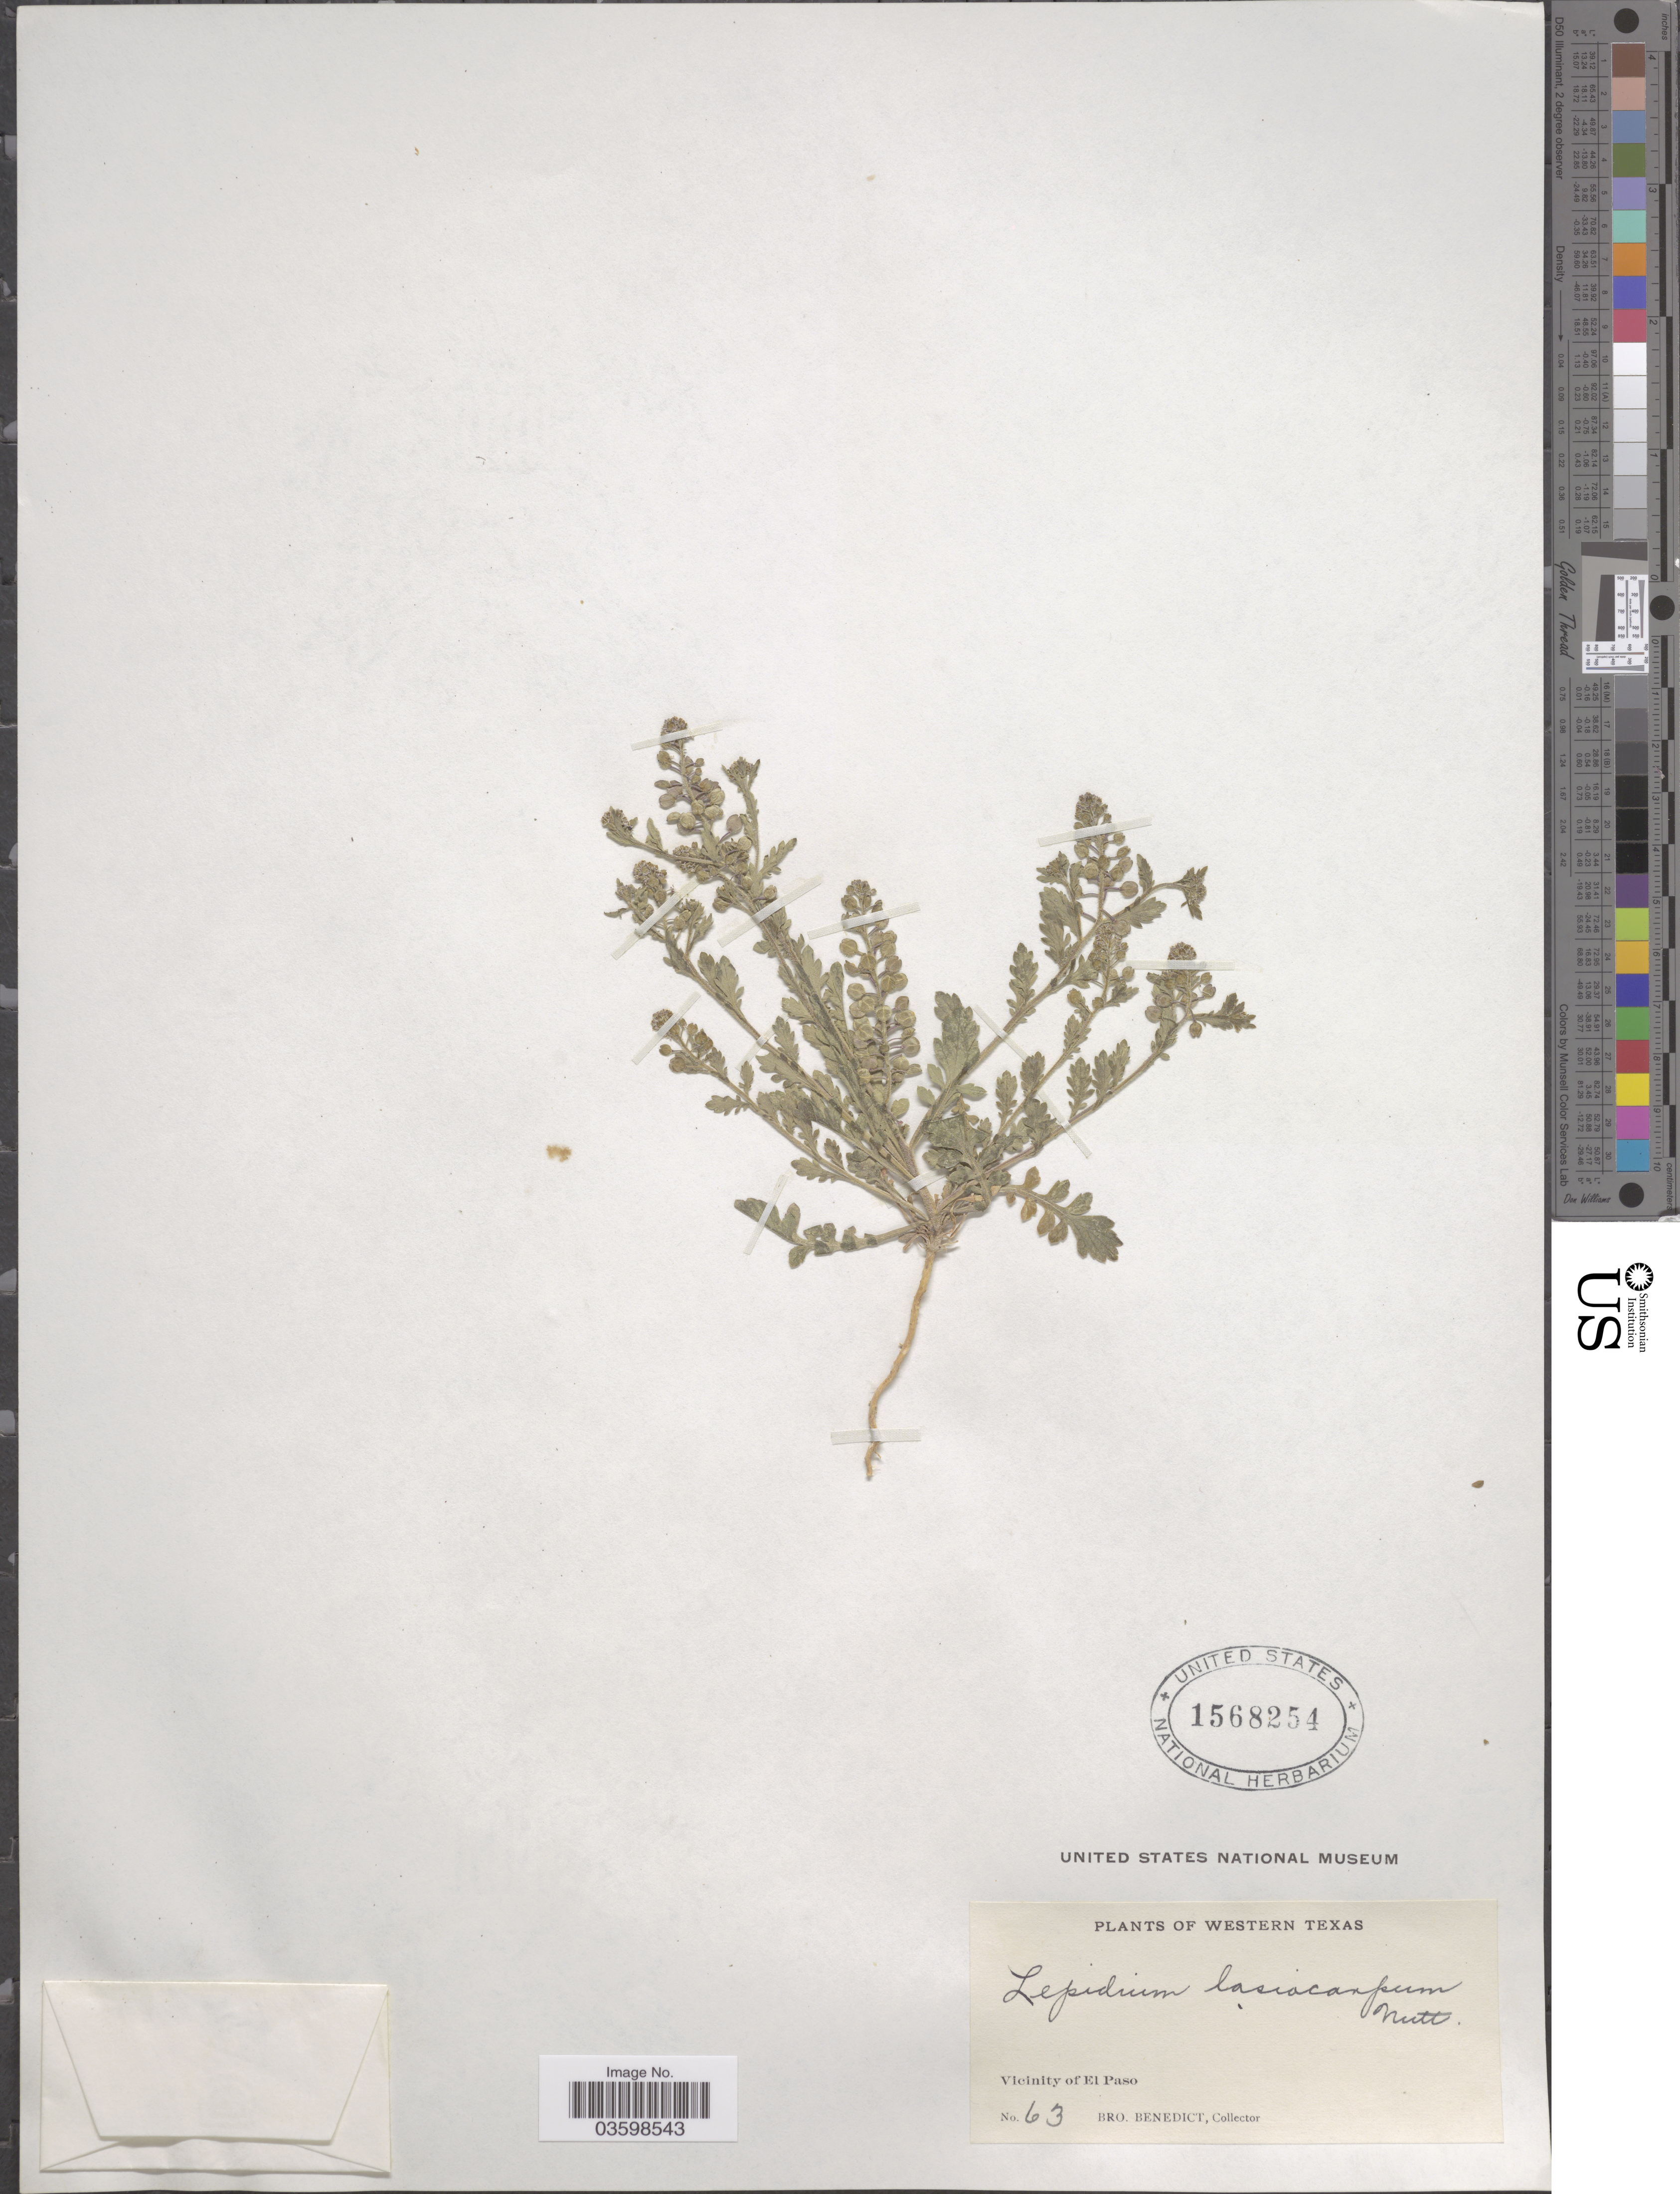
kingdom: Plantae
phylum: Tracheophyta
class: Magnoliopsida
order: Brassicales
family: Brassicaceae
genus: Lepidium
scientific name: Lepidium lasiocarpum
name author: Nutt.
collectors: Bro. Benedict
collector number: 63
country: United States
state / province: Texas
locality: Western Texas. Vicinity of El Paso.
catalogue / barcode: US 1568254